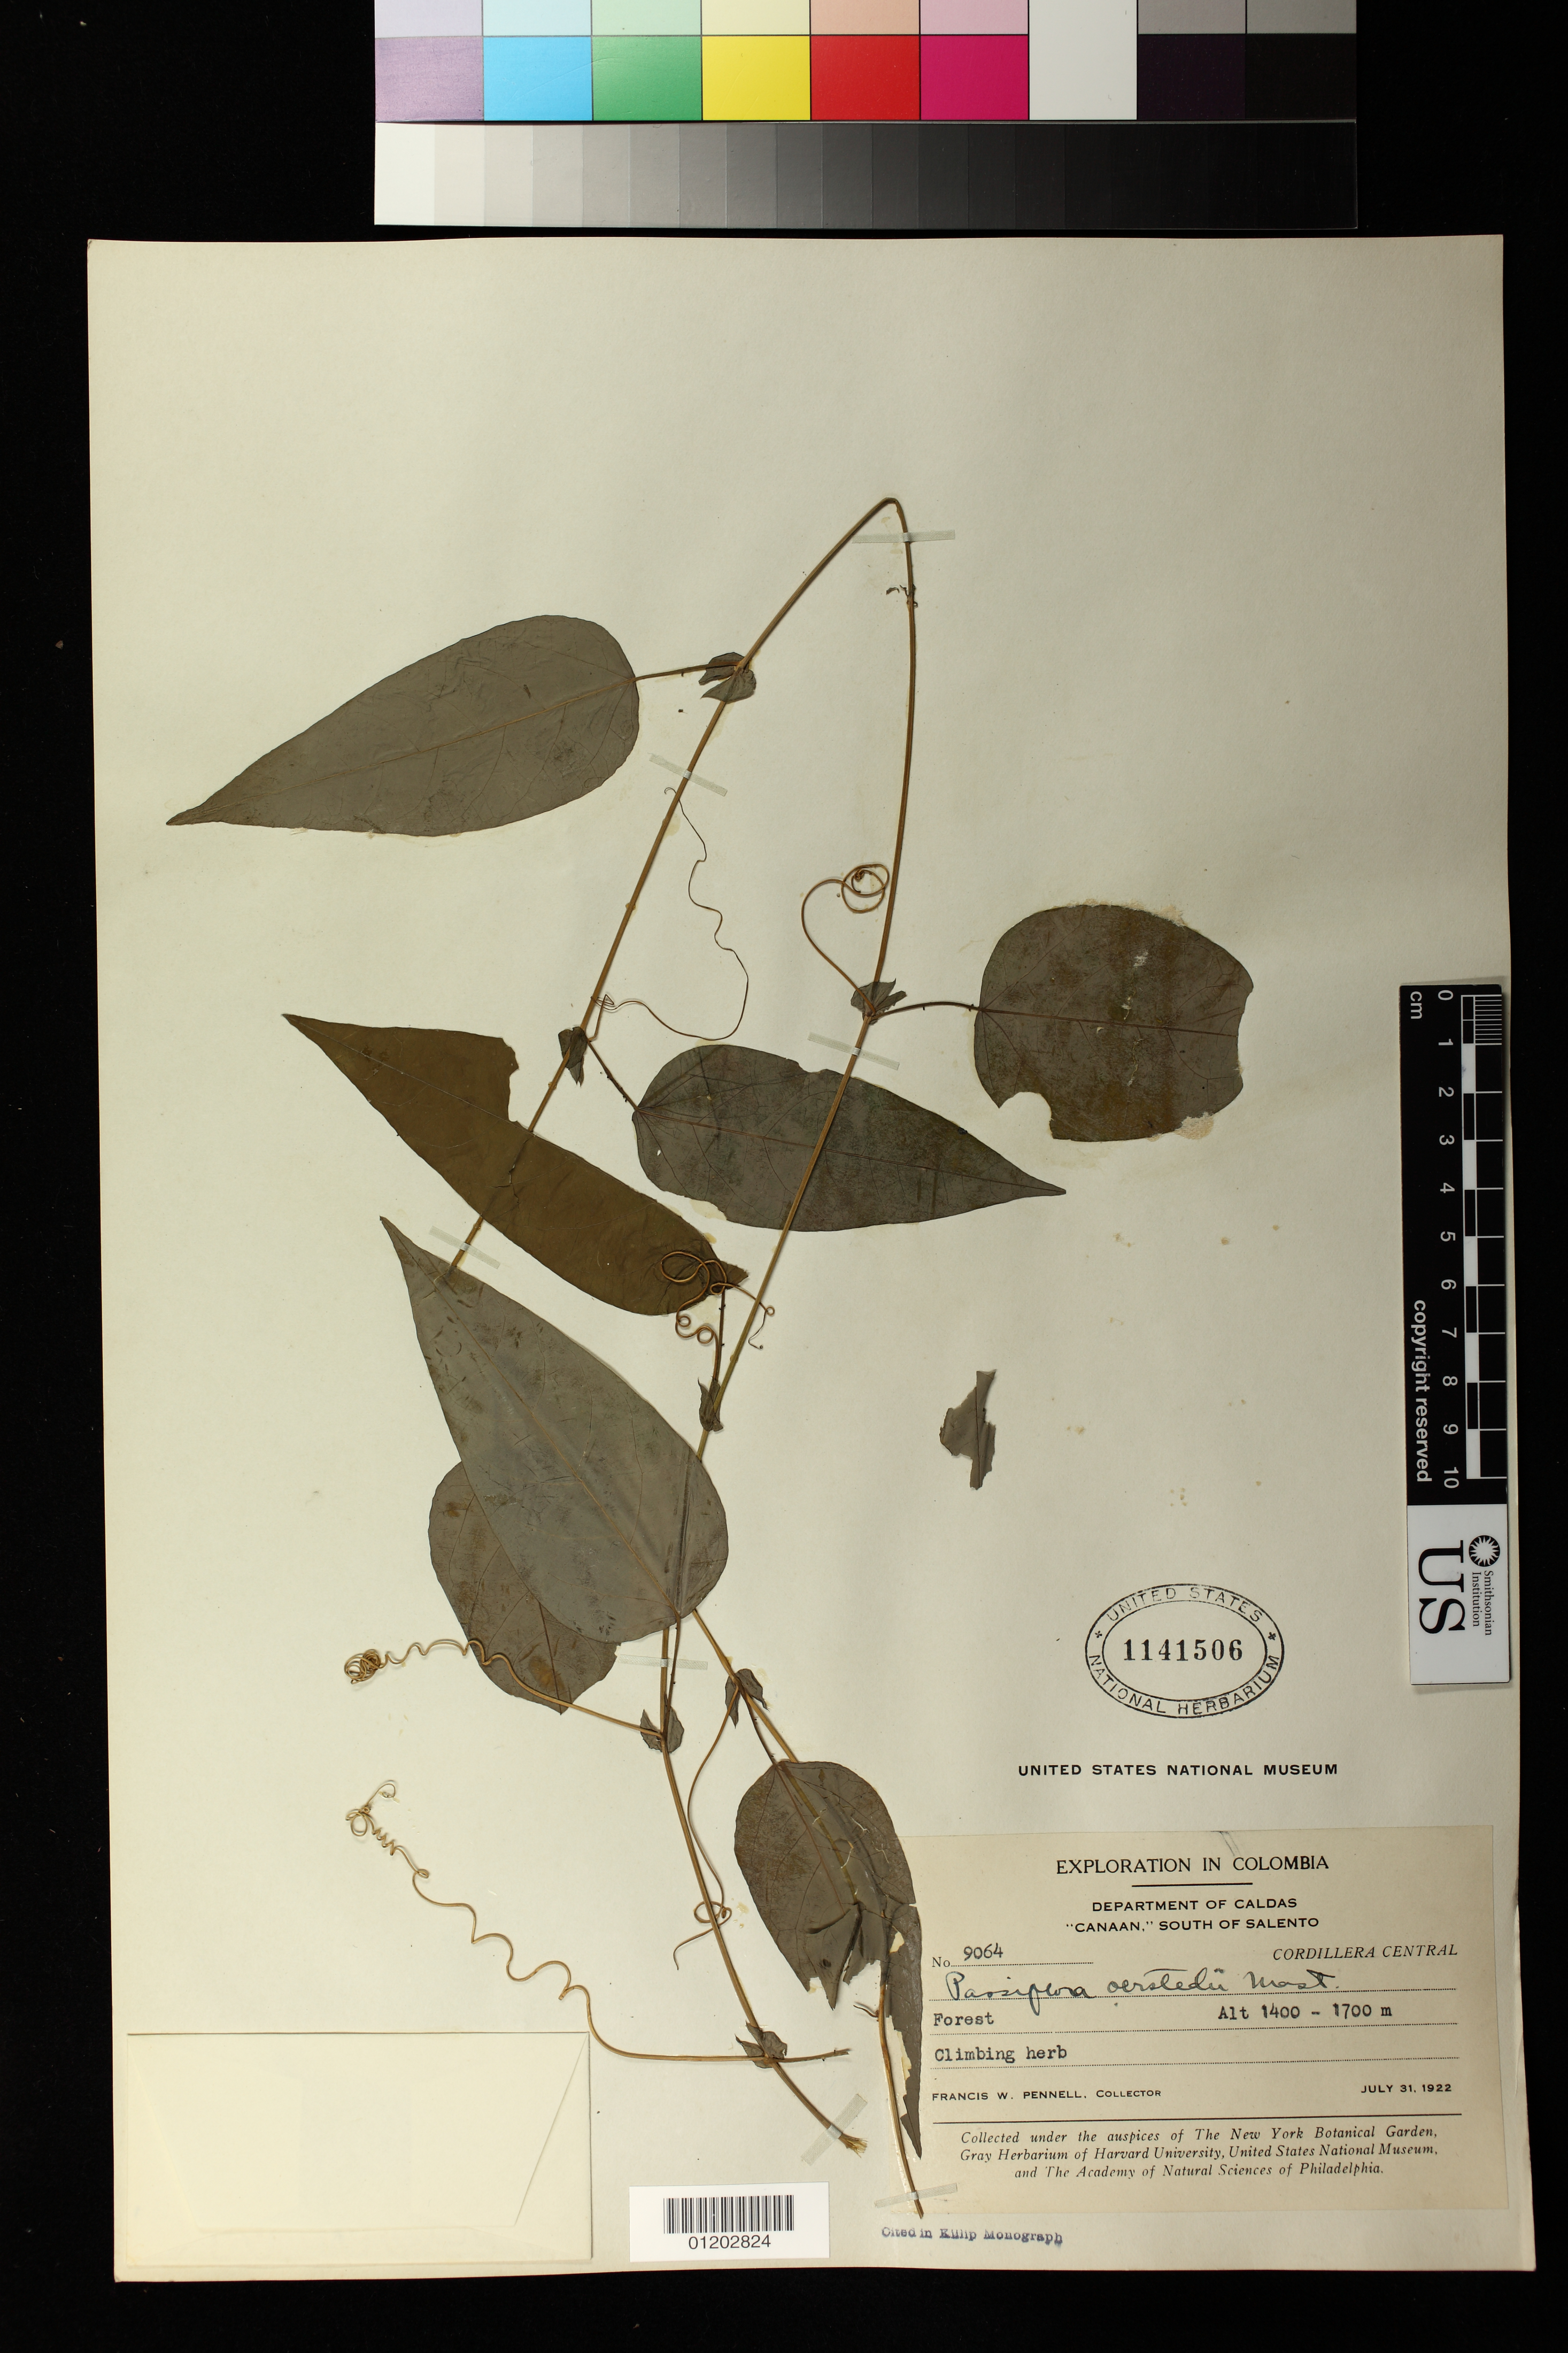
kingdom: Plantae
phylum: Tracheophyta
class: Magnoliopsida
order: Malpighiales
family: Passifloraceae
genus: Passiflora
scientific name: Passiflora oerstedii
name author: Mast. in Mart.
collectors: F. W. Pennell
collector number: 9064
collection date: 1922-07-31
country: Colombia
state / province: Caldas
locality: "Canaan" South of Salento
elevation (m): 1400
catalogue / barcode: US 1141506